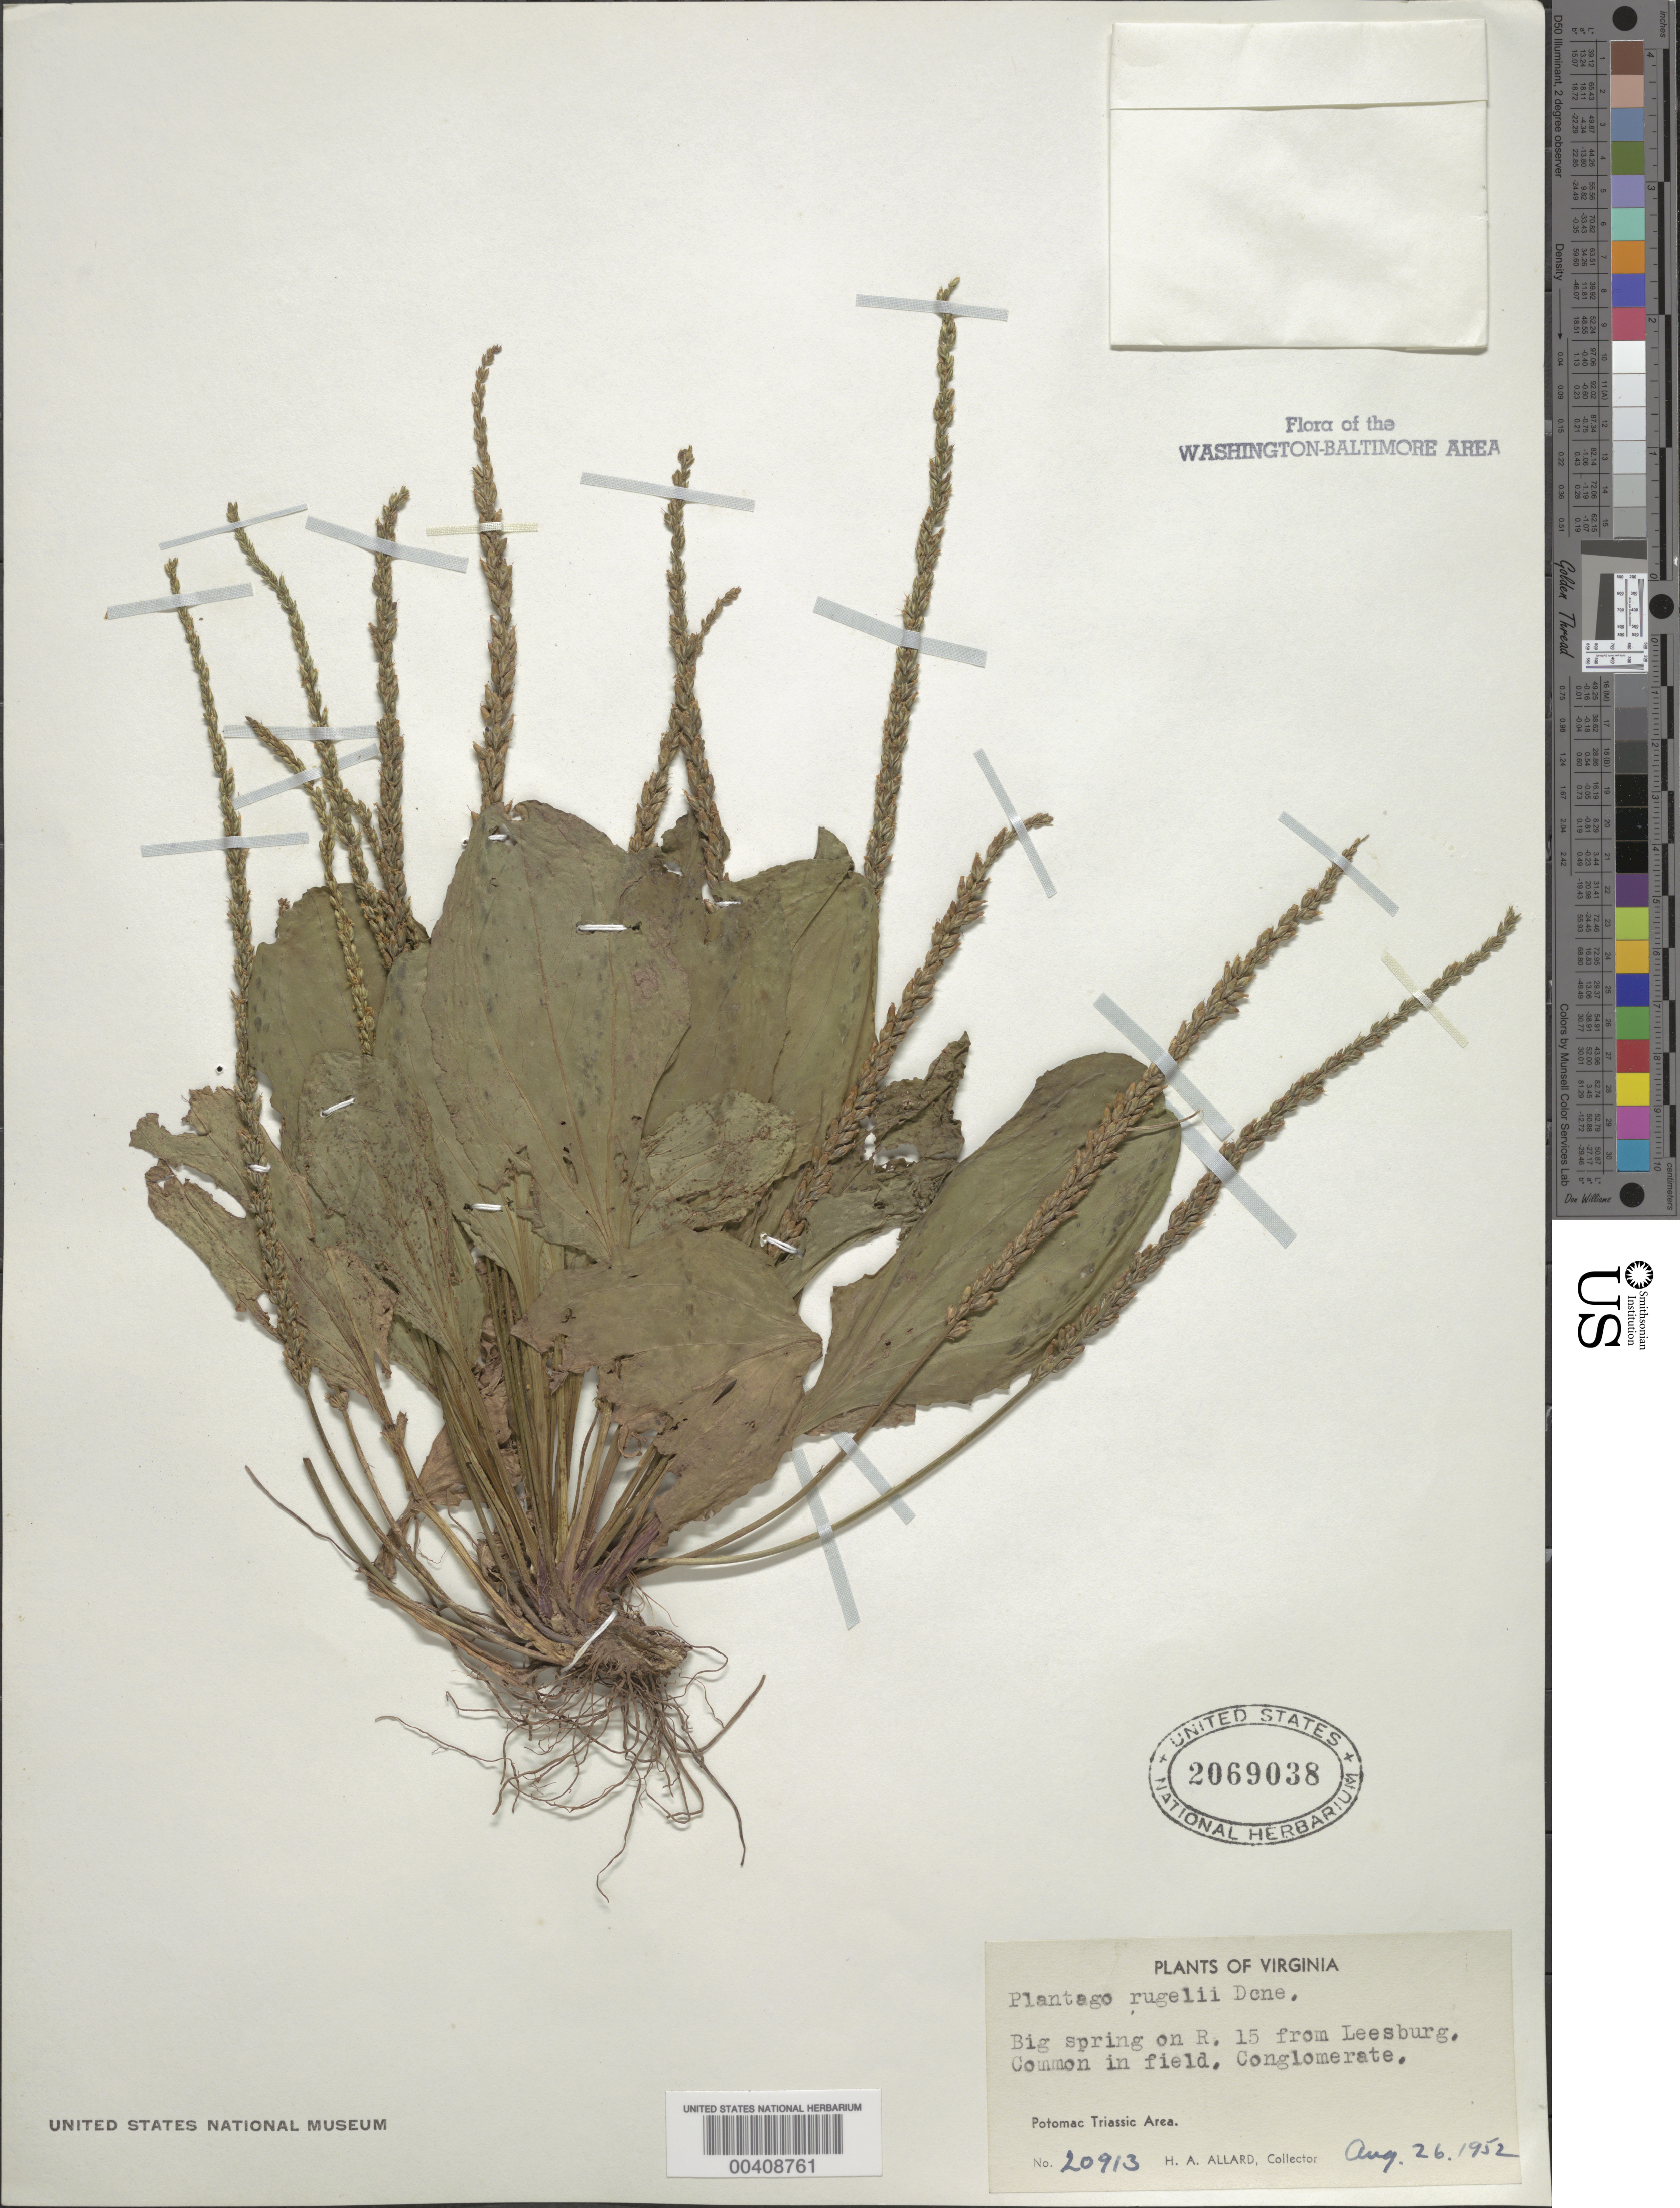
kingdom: Plantae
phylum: Tracheophyta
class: Magnoliopsida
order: Lamiales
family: Plantaginaceae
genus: Plantago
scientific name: Plantago rugelii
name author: Decne.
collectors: H. A. Allard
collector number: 20913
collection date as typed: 26 Aug 1952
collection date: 1952-08-26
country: United States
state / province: Virginia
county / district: Loudoun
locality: Route 15 from Leesburg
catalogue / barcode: US 2069038